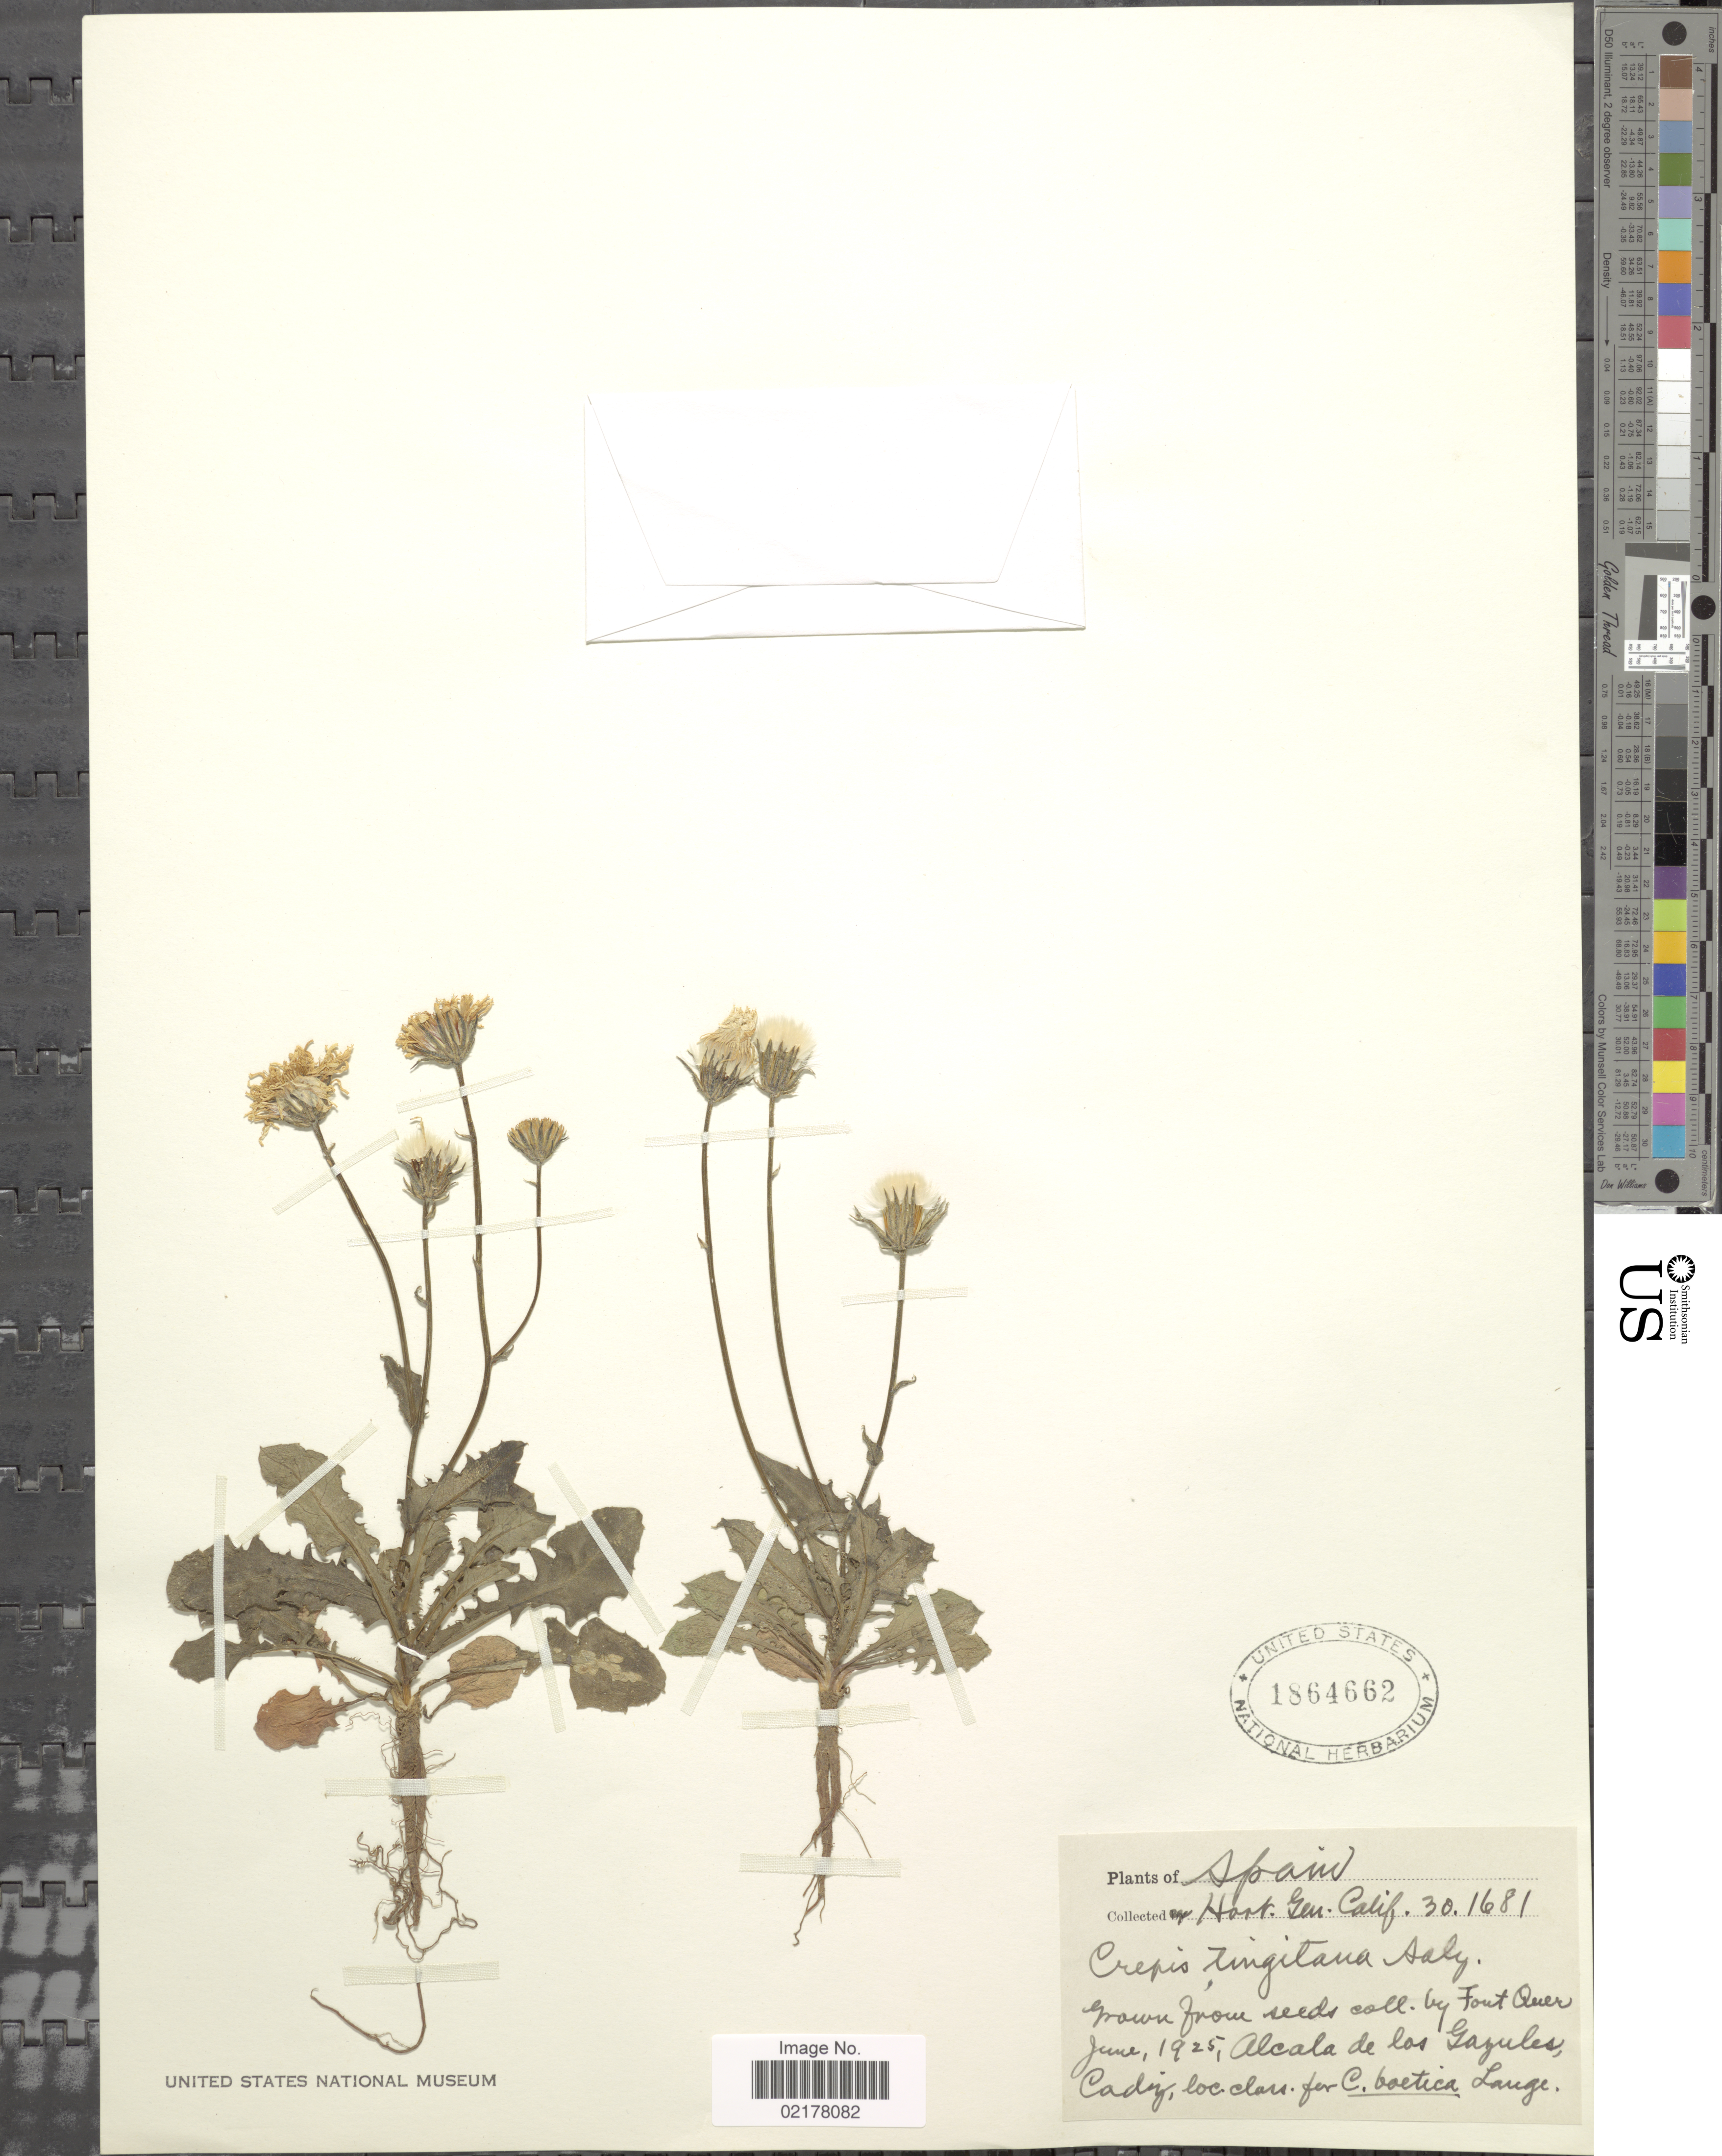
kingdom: Plantae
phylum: Tracheophyta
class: Magnoliopsida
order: Asterales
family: Asteraceae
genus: Crepis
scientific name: Crepis tingitana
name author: Ball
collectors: Hort. Gen. Calif.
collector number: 301681?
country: Spain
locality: Spain [unsure placement]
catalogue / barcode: US 1864662